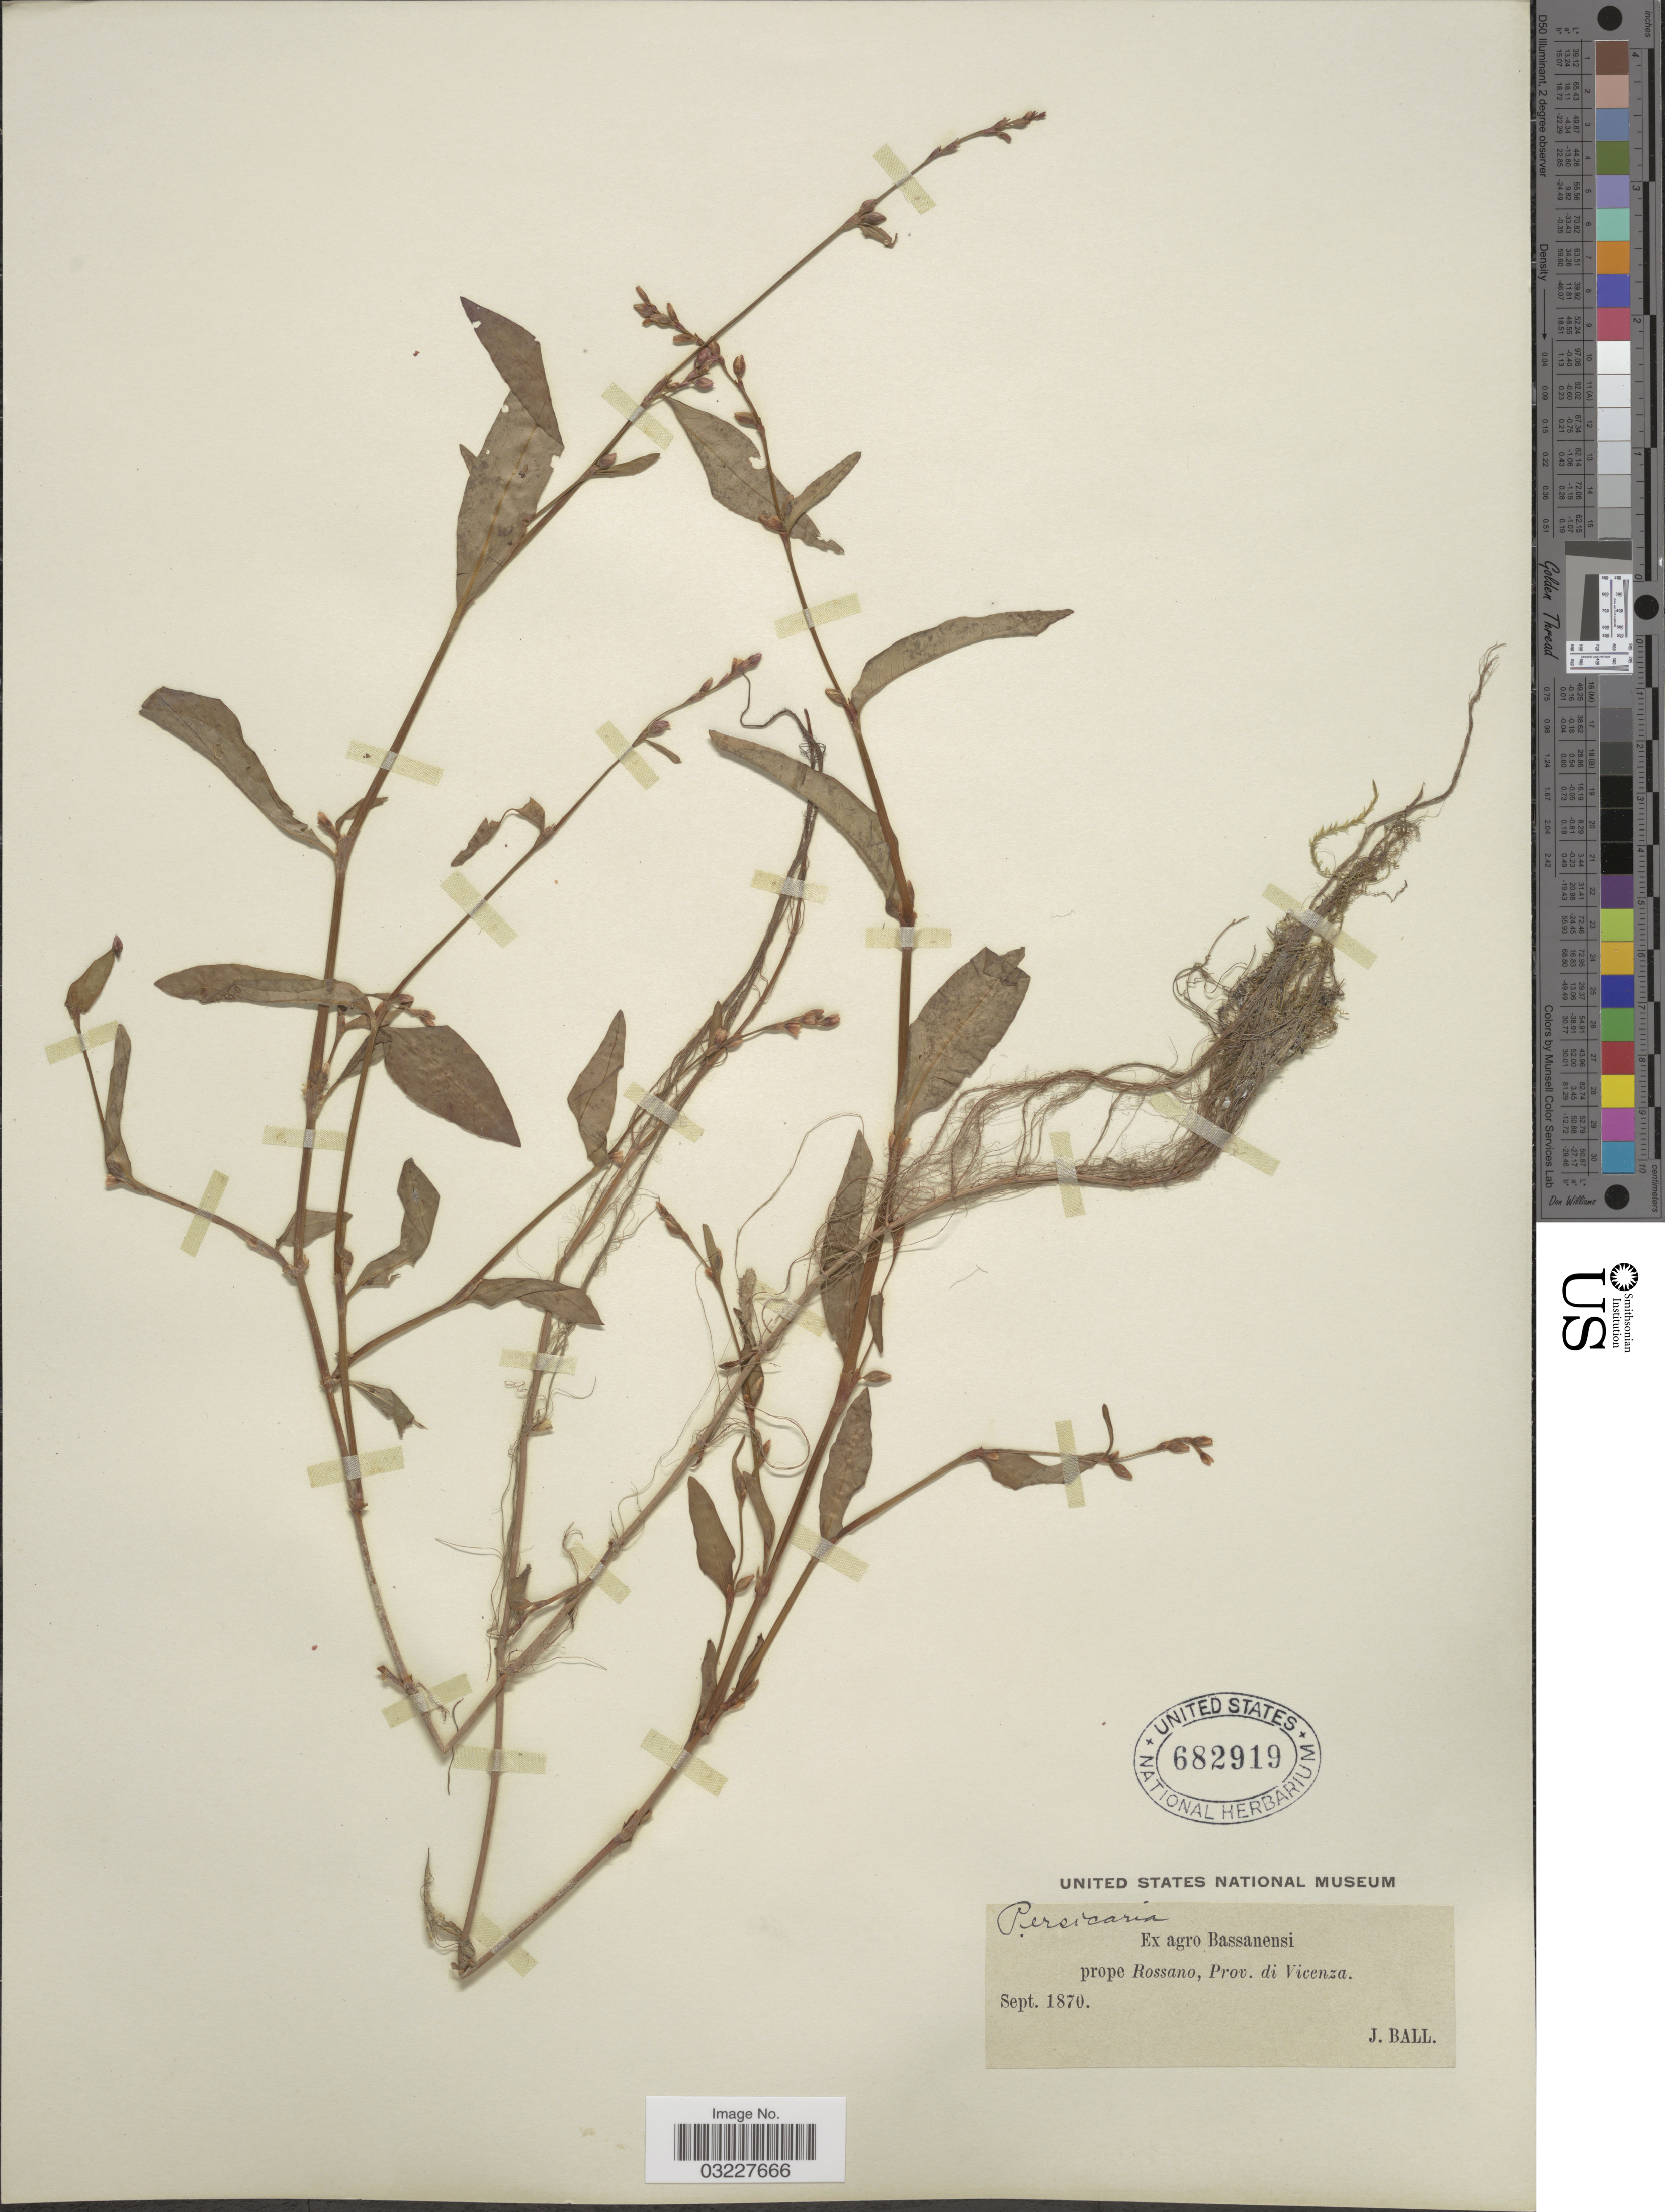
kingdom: Plantae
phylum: Tracheophyta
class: Magnoliopsida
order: Caryophyllales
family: Polygonaceae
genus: Polygonum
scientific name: Polygonum sp.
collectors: J. Ball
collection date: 1870-09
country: Italy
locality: Ex agro Bassanensi prope Rossano, Prov. Vicenza.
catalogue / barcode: US 682919